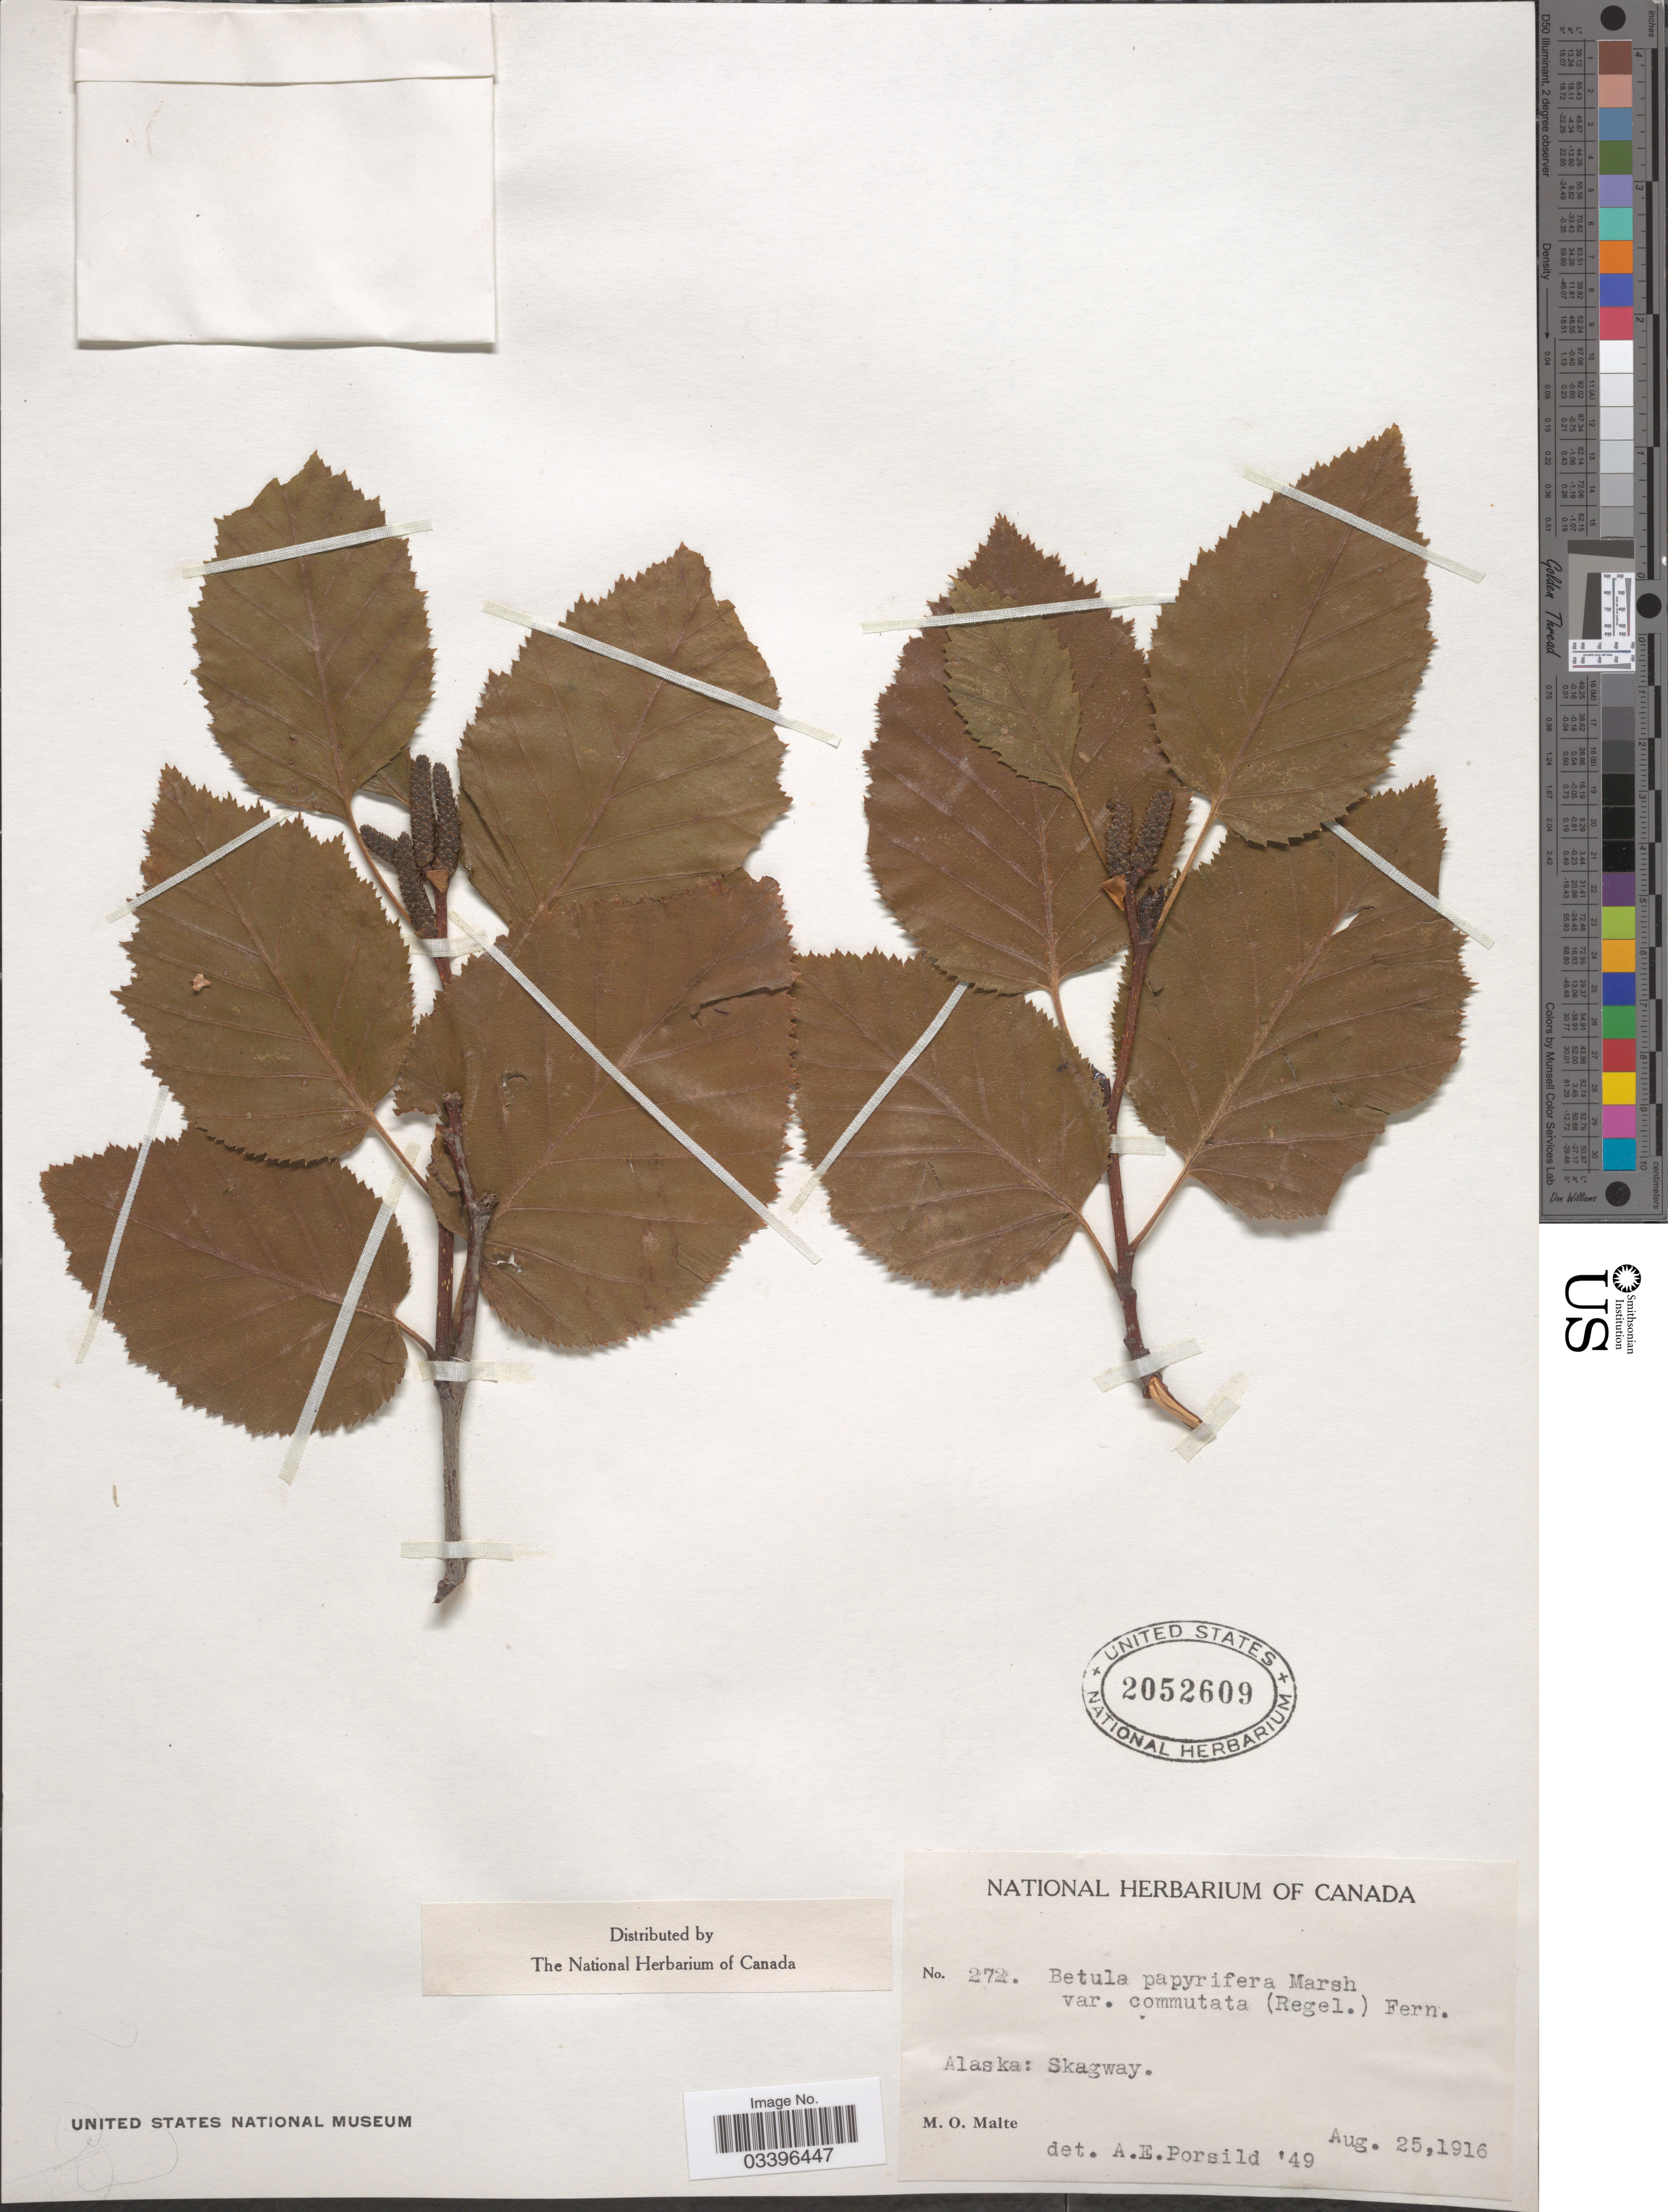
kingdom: Plantae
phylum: Tracheophyta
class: Magnoliopsida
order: Fagales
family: Betulaceae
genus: Betula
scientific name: Betula papyrifera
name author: Marshall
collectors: M. O. Malte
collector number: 272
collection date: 1916-08-25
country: United States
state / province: Alaska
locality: Skagway.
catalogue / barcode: US 2052609